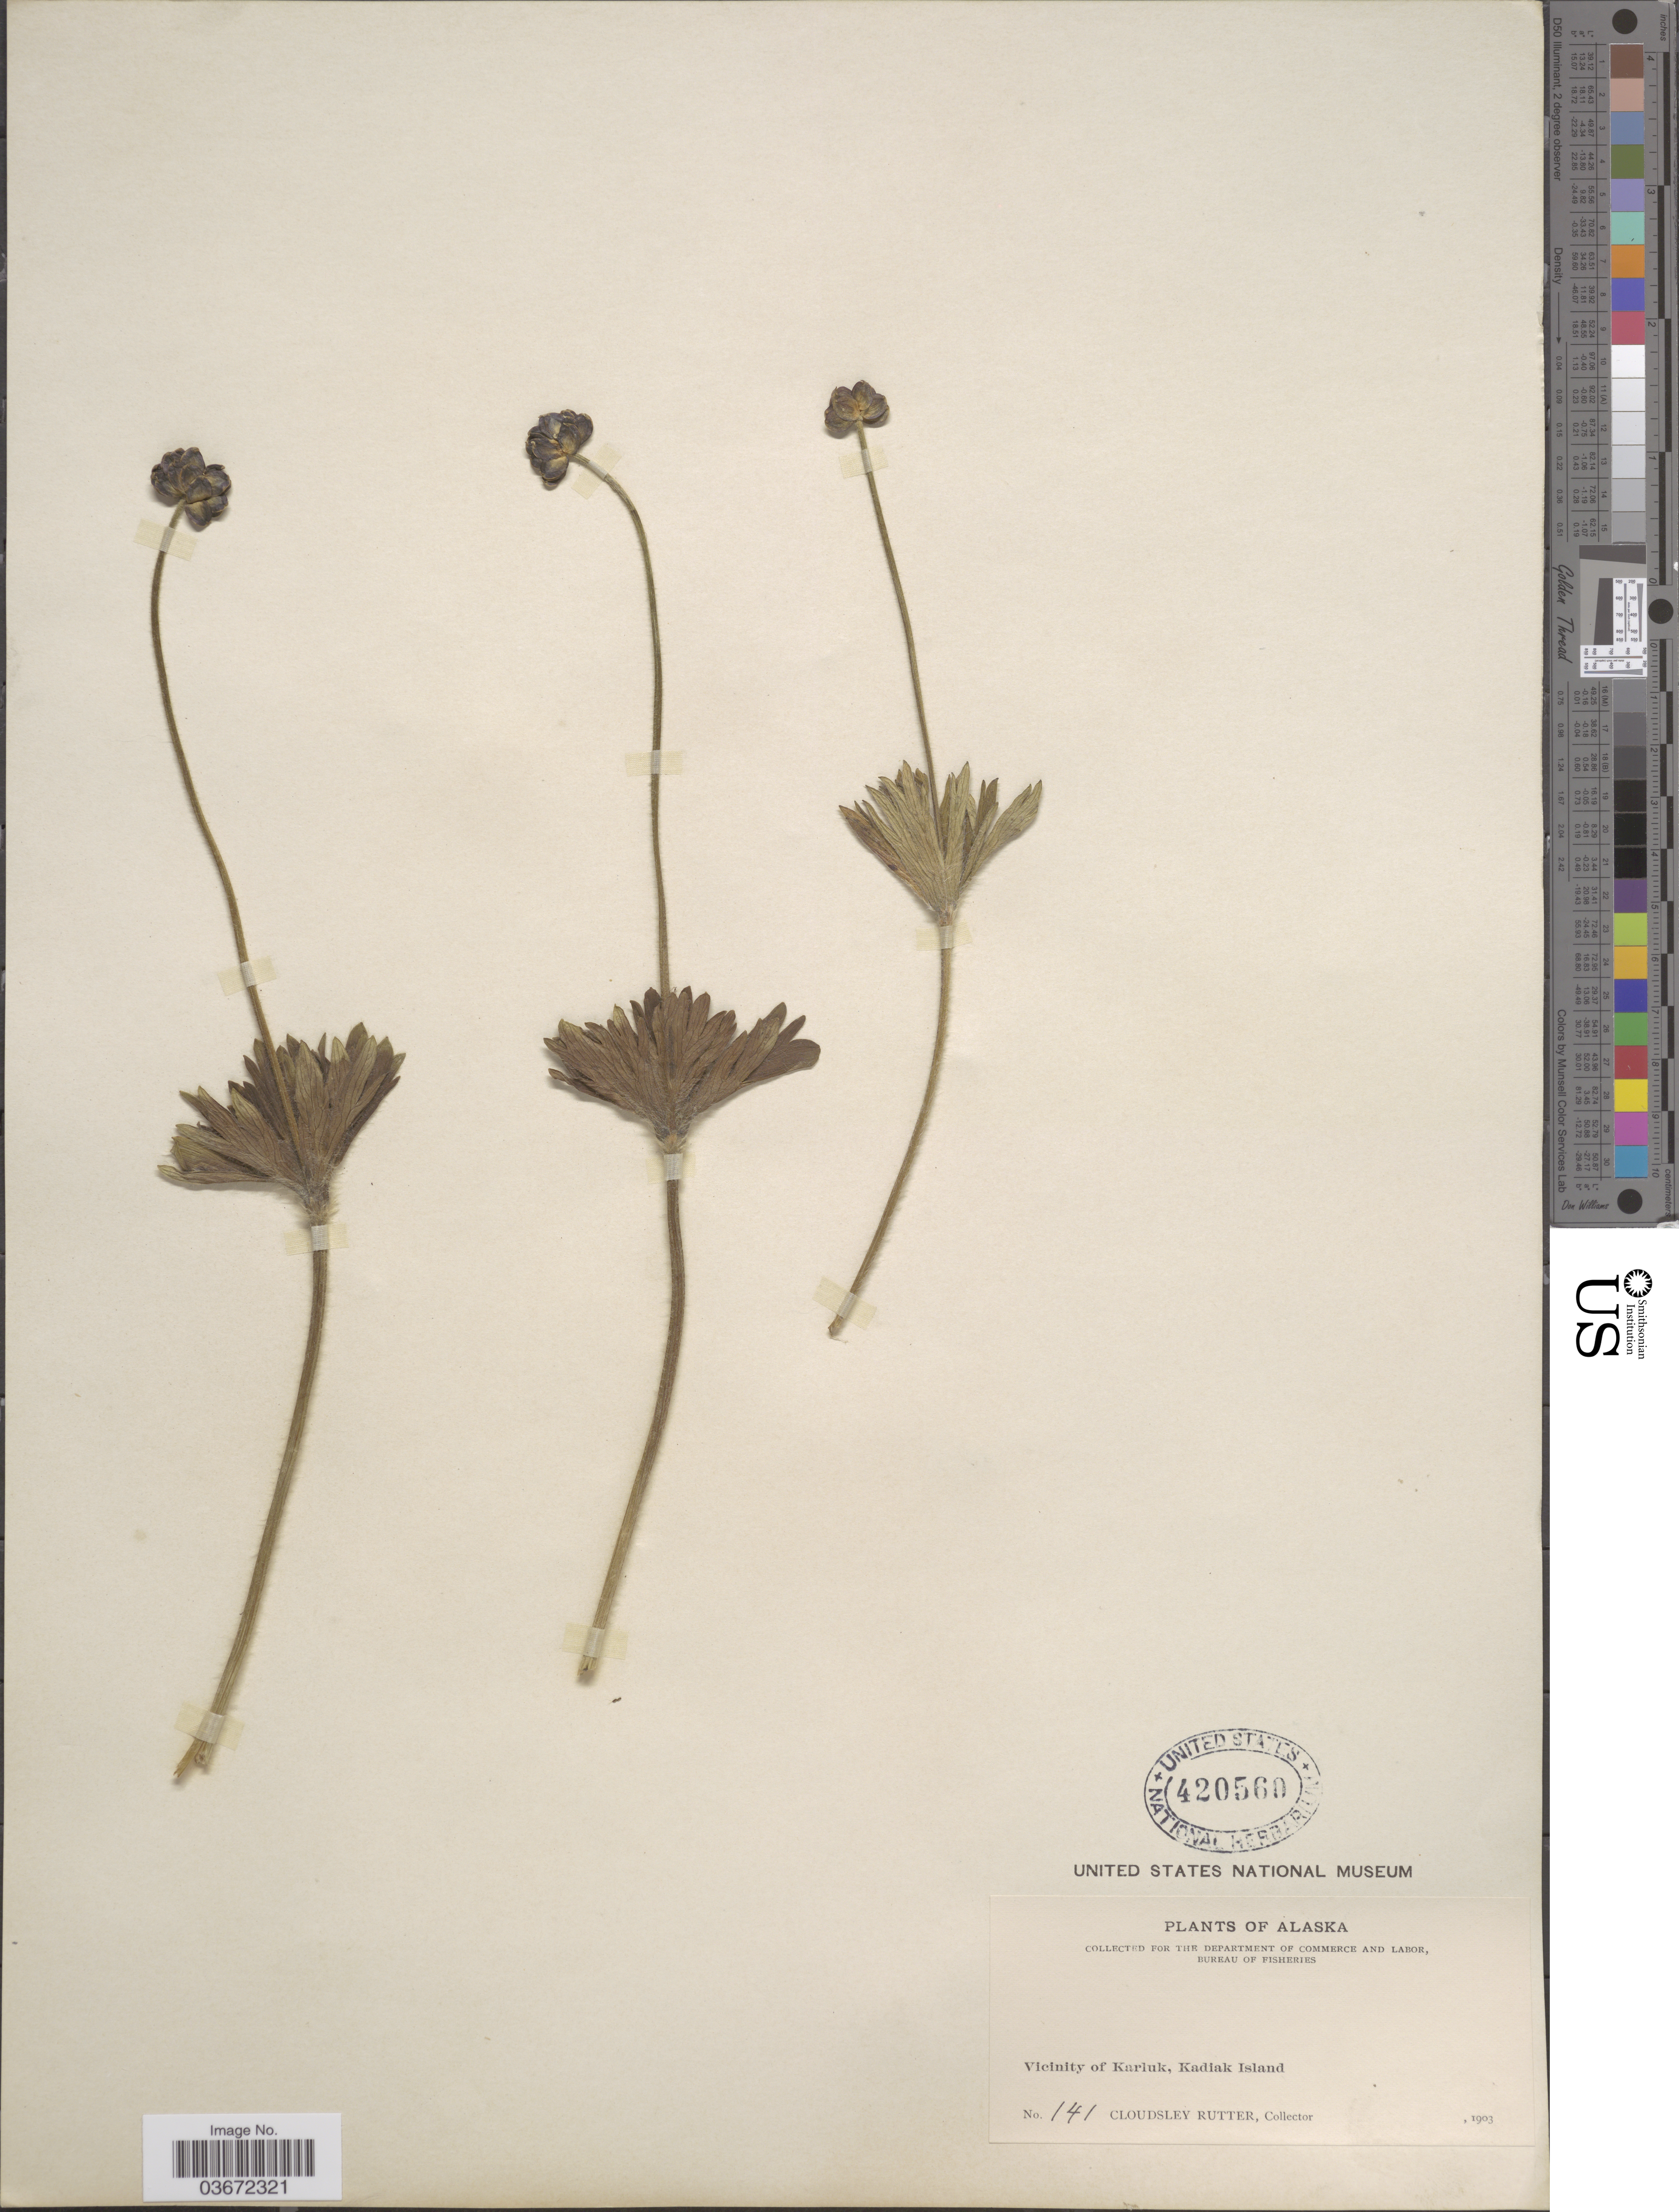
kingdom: Plantae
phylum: Tracheophyta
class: Magnoliopsida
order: Ranunculales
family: Ranunculaceae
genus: Anemone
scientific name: Anemone narcissiflora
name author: L.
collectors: C. Rutter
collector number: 141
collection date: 1903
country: United States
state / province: Alaska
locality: Vicinity of Karluk, Kadiak Island.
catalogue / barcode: US 420560